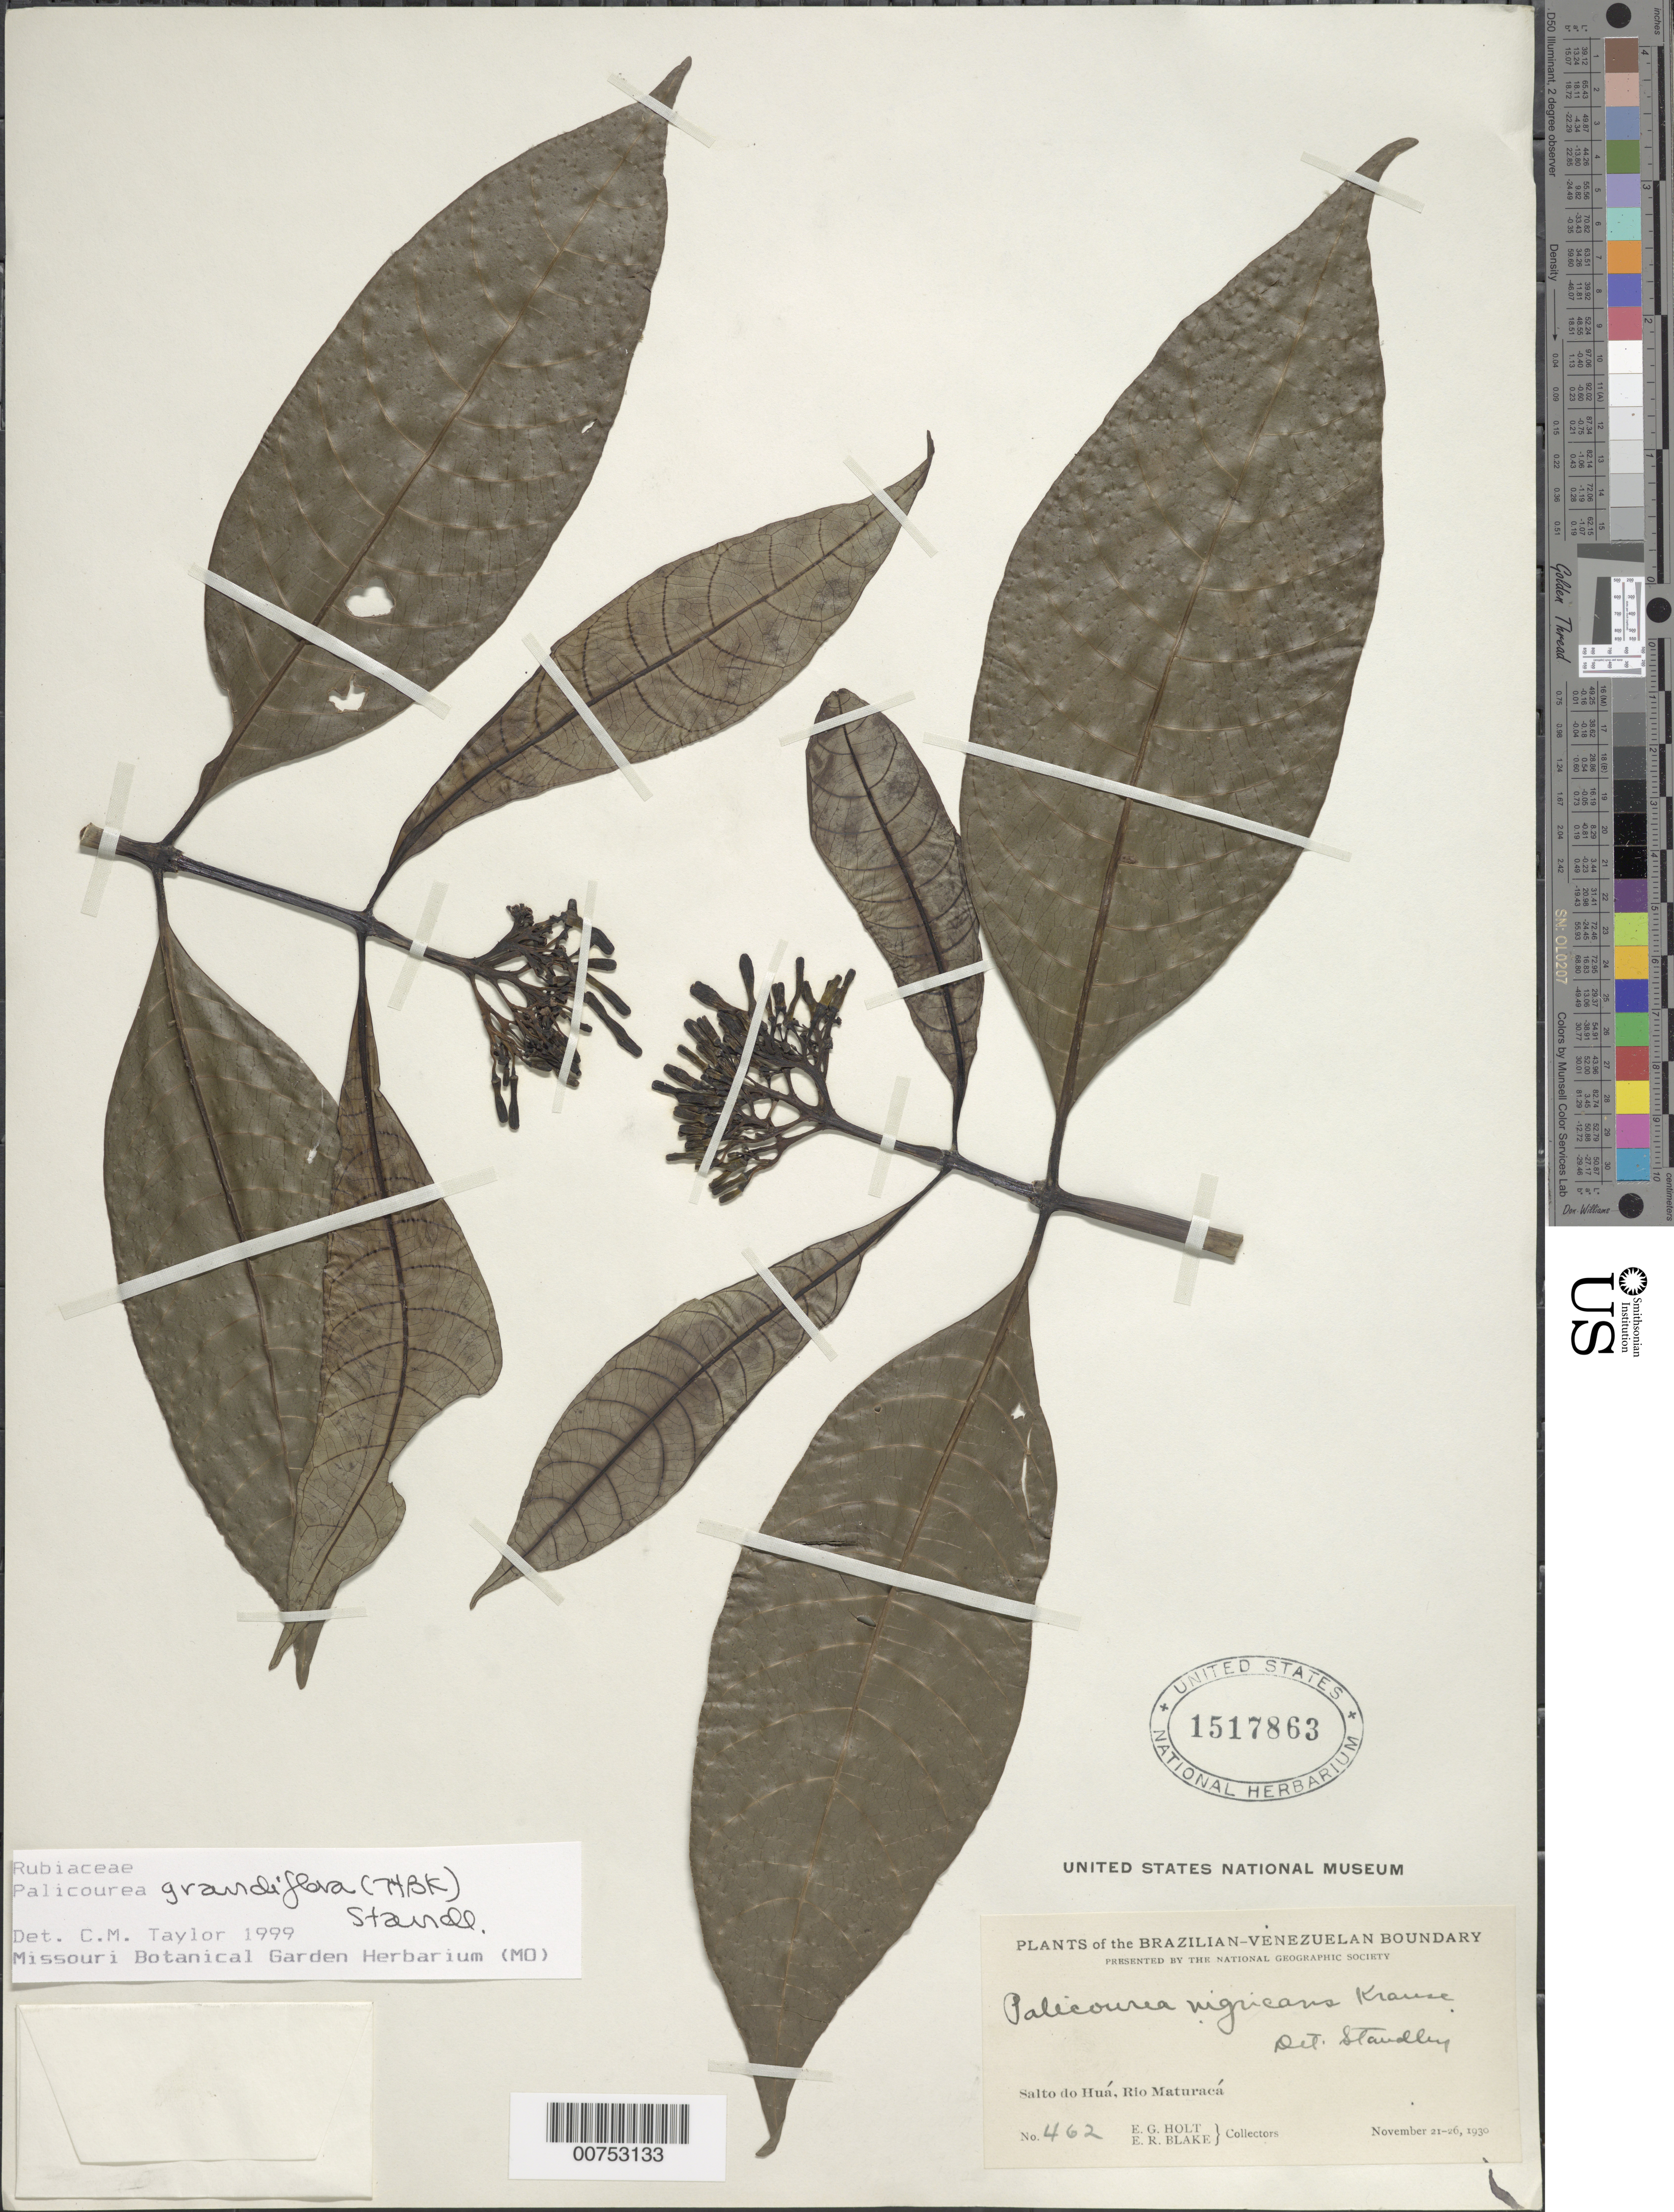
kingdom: Plantae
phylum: Tracheophyta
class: Magnoliopsida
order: Gentianales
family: Rubiaceae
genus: Palicourea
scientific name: Palicourea grandiflora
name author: (Kunth) Standl.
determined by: Taylor, Charlotte M.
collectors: E. Holt & E. R. Blake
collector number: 462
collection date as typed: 21-Nov-30 to 26-Nov-30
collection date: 1930-11-21/1930-11-26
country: Venezuela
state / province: Amazonas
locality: Salto de Huá, Río Maturacá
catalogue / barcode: US 1517863